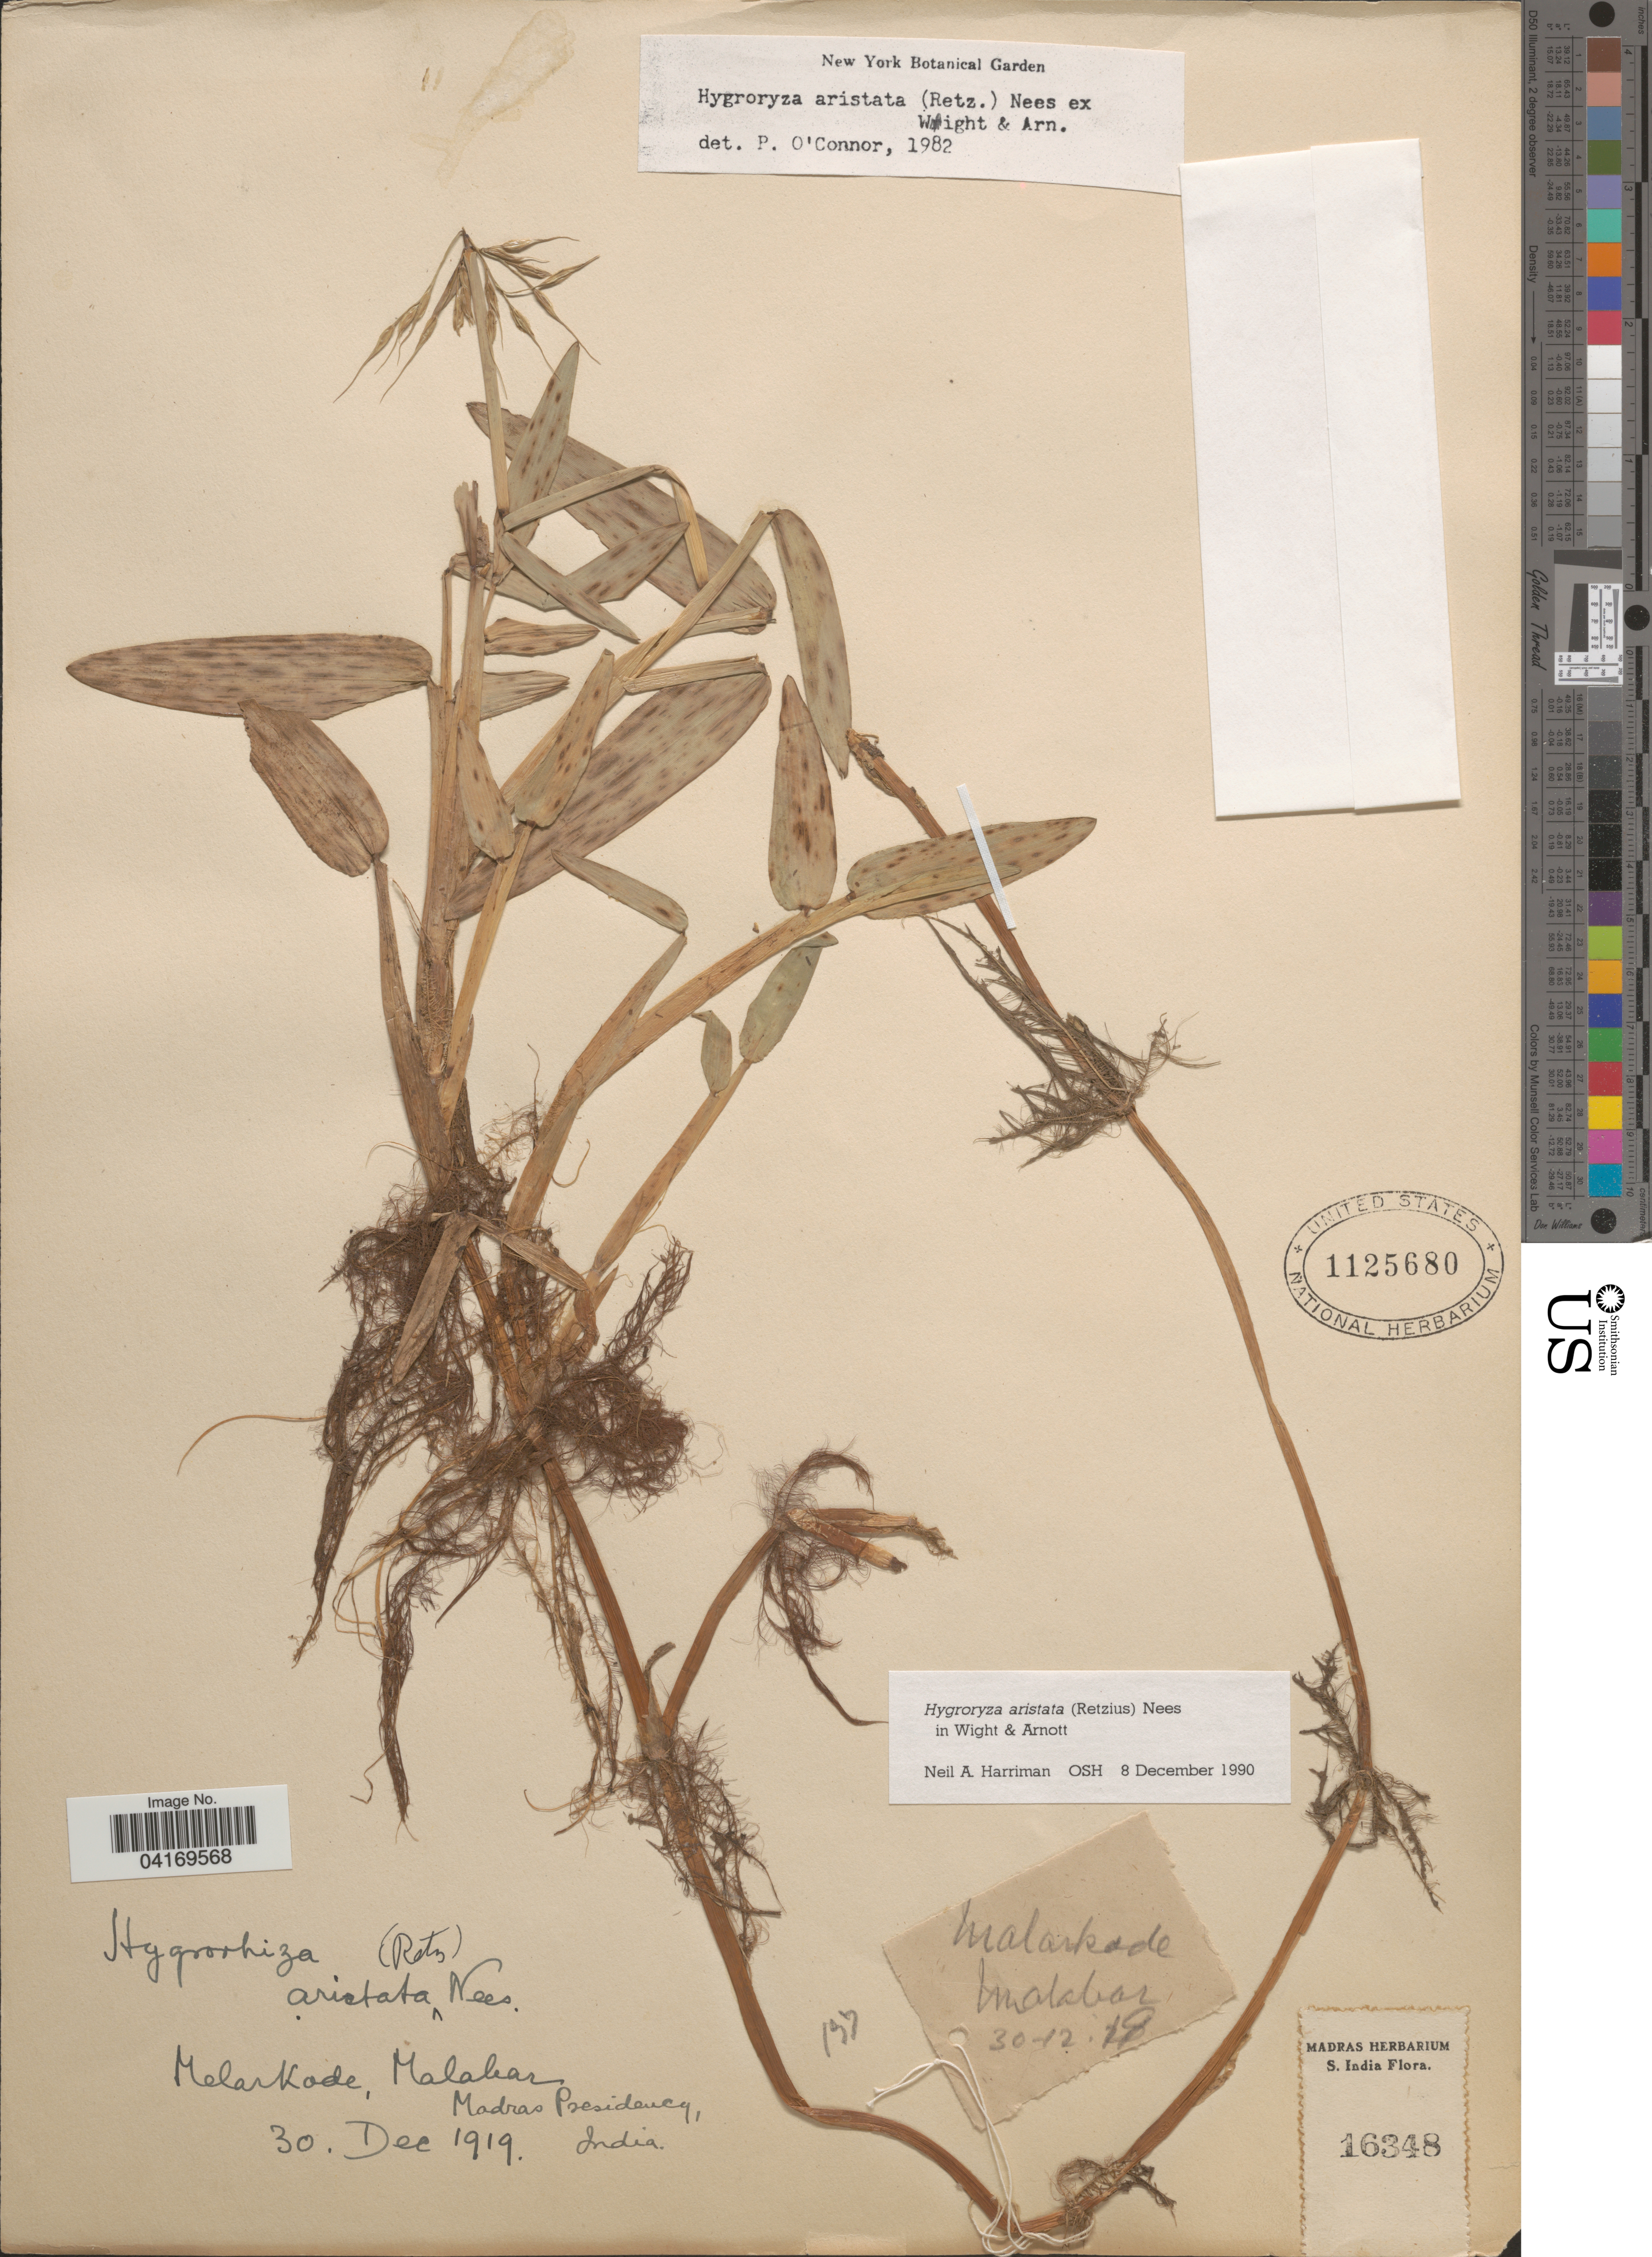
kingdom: Plantae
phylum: Tracheophyta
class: Liliopsida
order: Poales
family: Poaceae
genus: Hygroryza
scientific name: Hygroryza aristata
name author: (Retz.) Nees ex Wright & Arn.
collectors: Ex herb. Madras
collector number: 16348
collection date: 1919-12-30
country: India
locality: Malarkade, Malabar, Madras Presidency.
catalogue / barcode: US 1125680